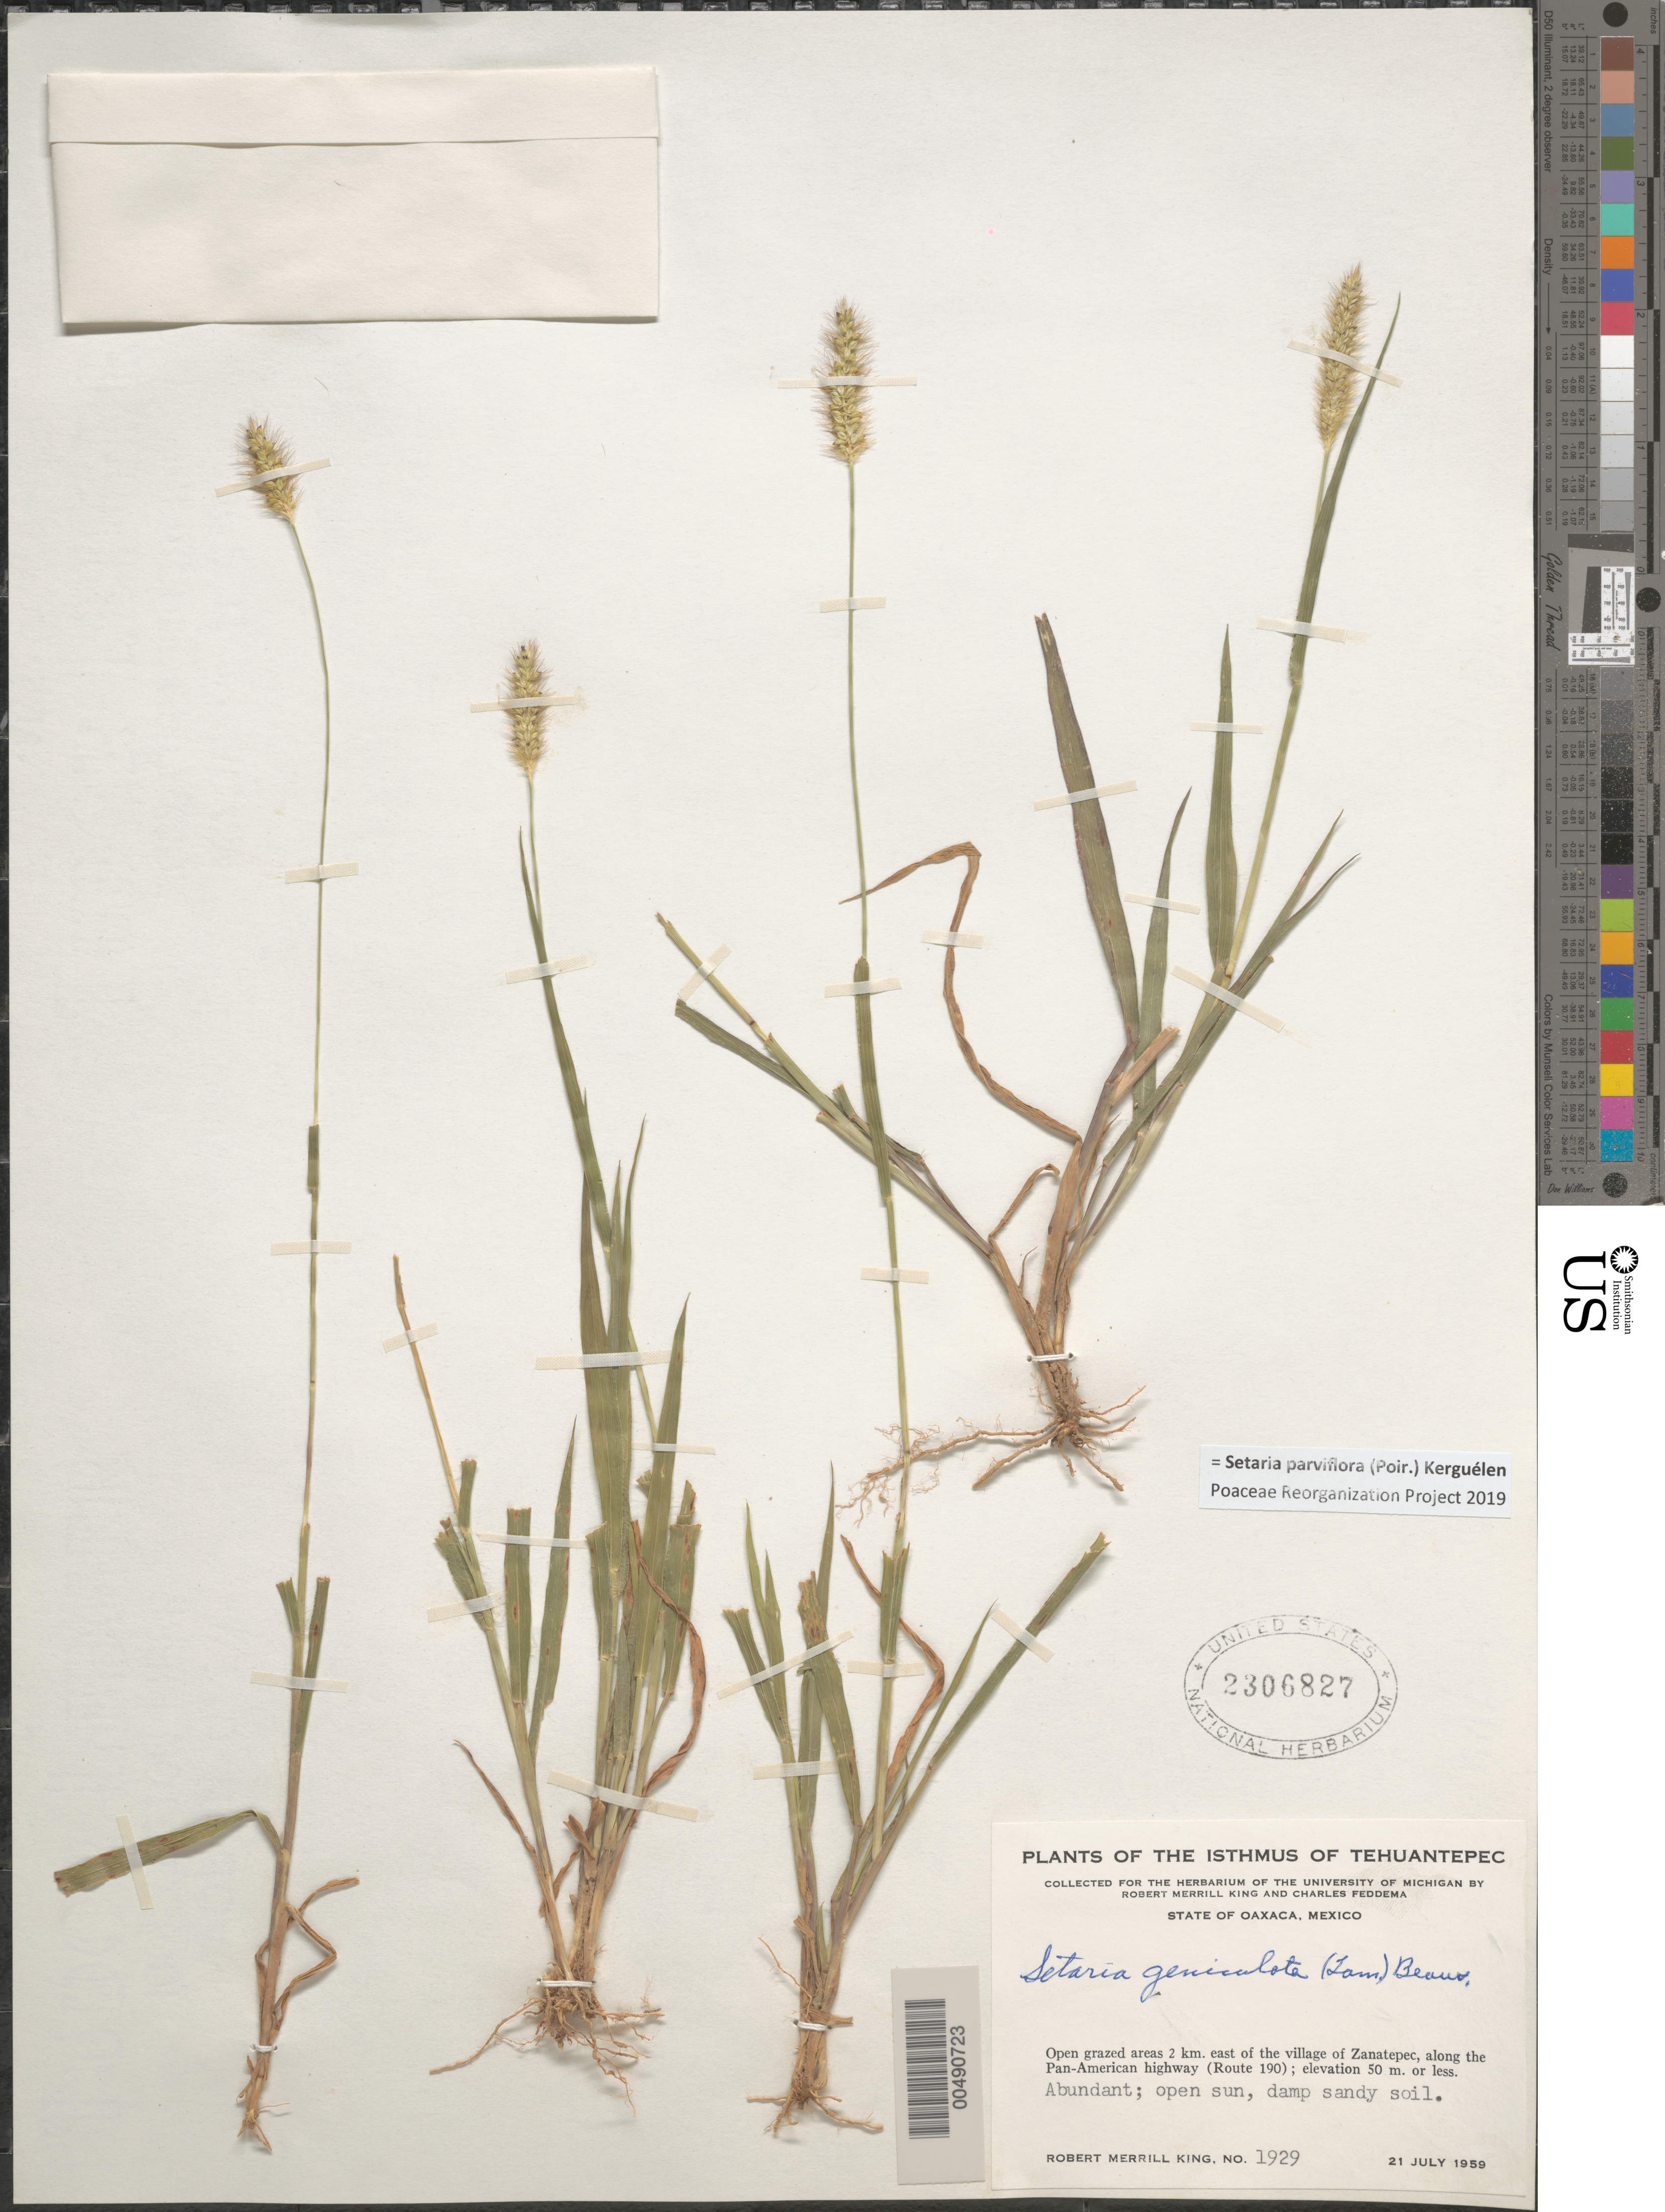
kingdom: Plantae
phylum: Tracheophyta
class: Liliopsida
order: Poales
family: Poaceae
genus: Setaria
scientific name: Setaria parviflora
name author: (Poir.) Kerguélen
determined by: Poaceae Reorganization Project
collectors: R. M. King & C. Feddema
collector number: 1929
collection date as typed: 21 Jul 1959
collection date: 1959-07-21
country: Mexico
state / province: Oaxaca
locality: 2 km E of the village of Zanatepec, along the Pan-American Hwy (route 190), Isthmus of Tehuantepec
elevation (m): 0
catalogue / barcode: US 2306827